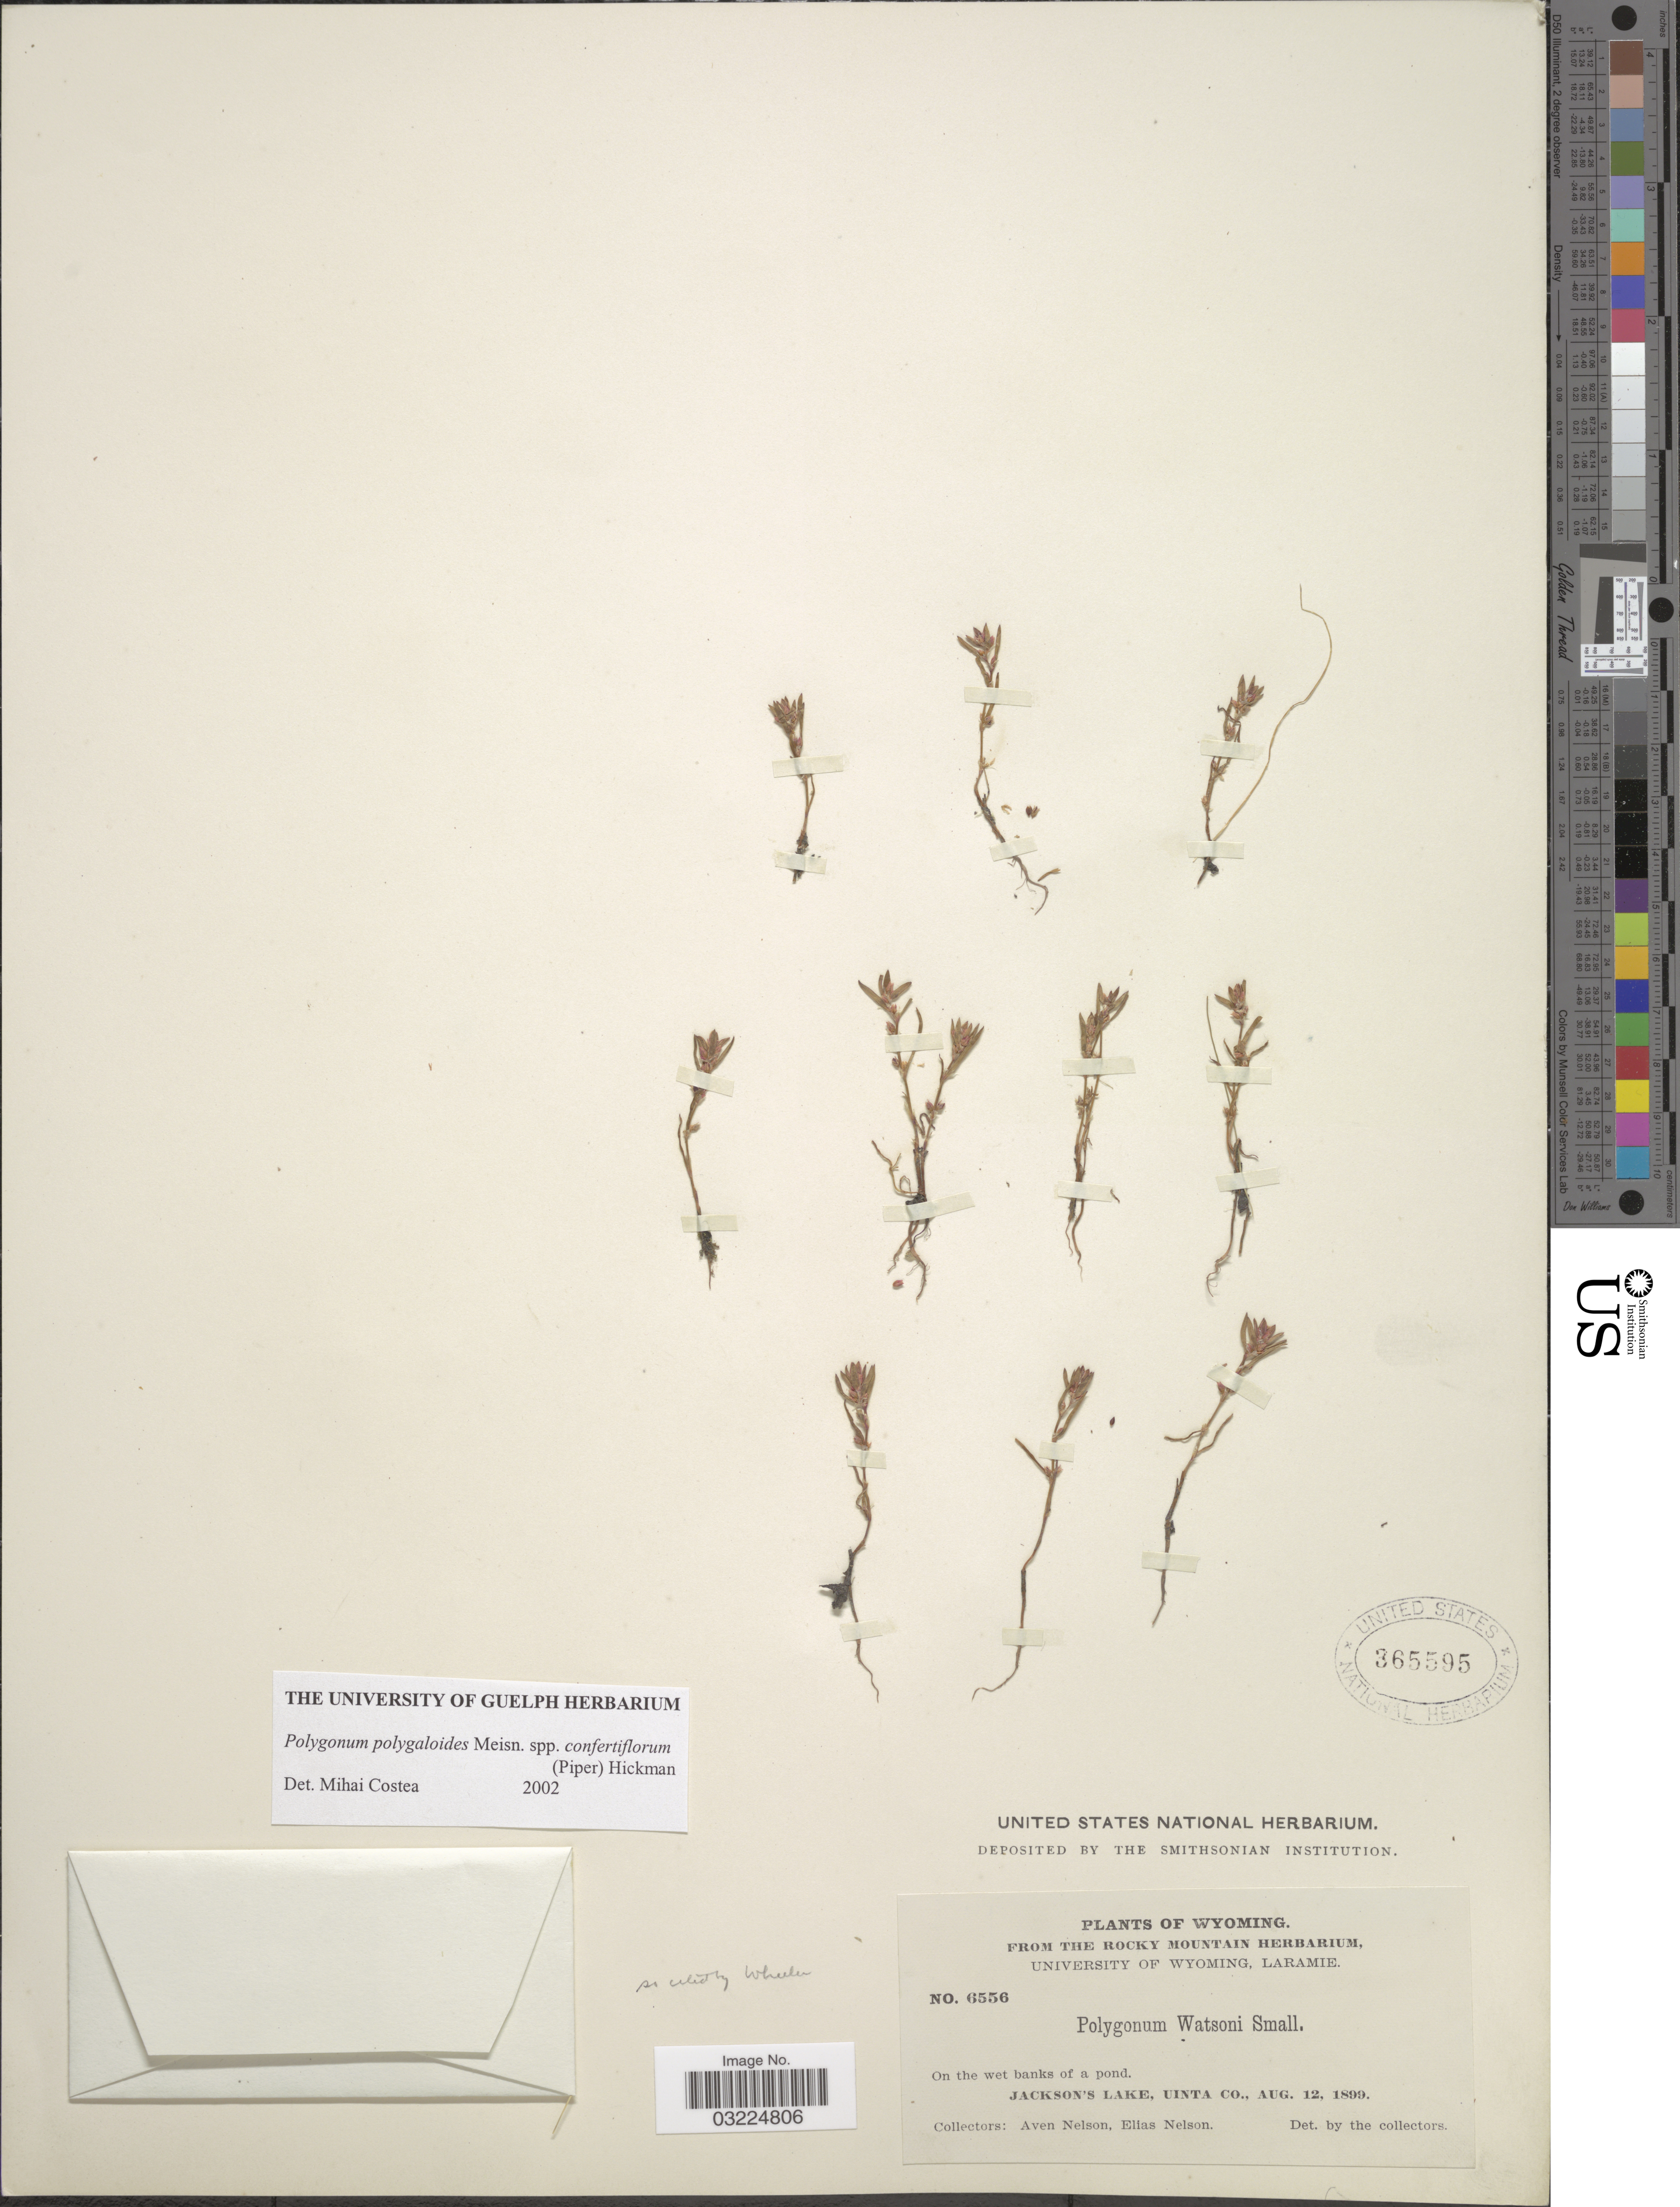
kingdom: Plantae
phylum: Tracheophyta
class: Magnoliopsida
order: Caryophyllales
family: Polygonaceae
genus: Polygonum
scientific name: Polygonum polygaloides subsp. confertiflorum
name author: (Nutt. ex Piper) Hickman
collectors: A. Nelson & E. Nelson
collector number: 6556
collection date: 1899-08-12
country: United States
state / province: Wyoming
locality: Jackson's Lake, Uinta Co.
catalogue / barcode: US 365595